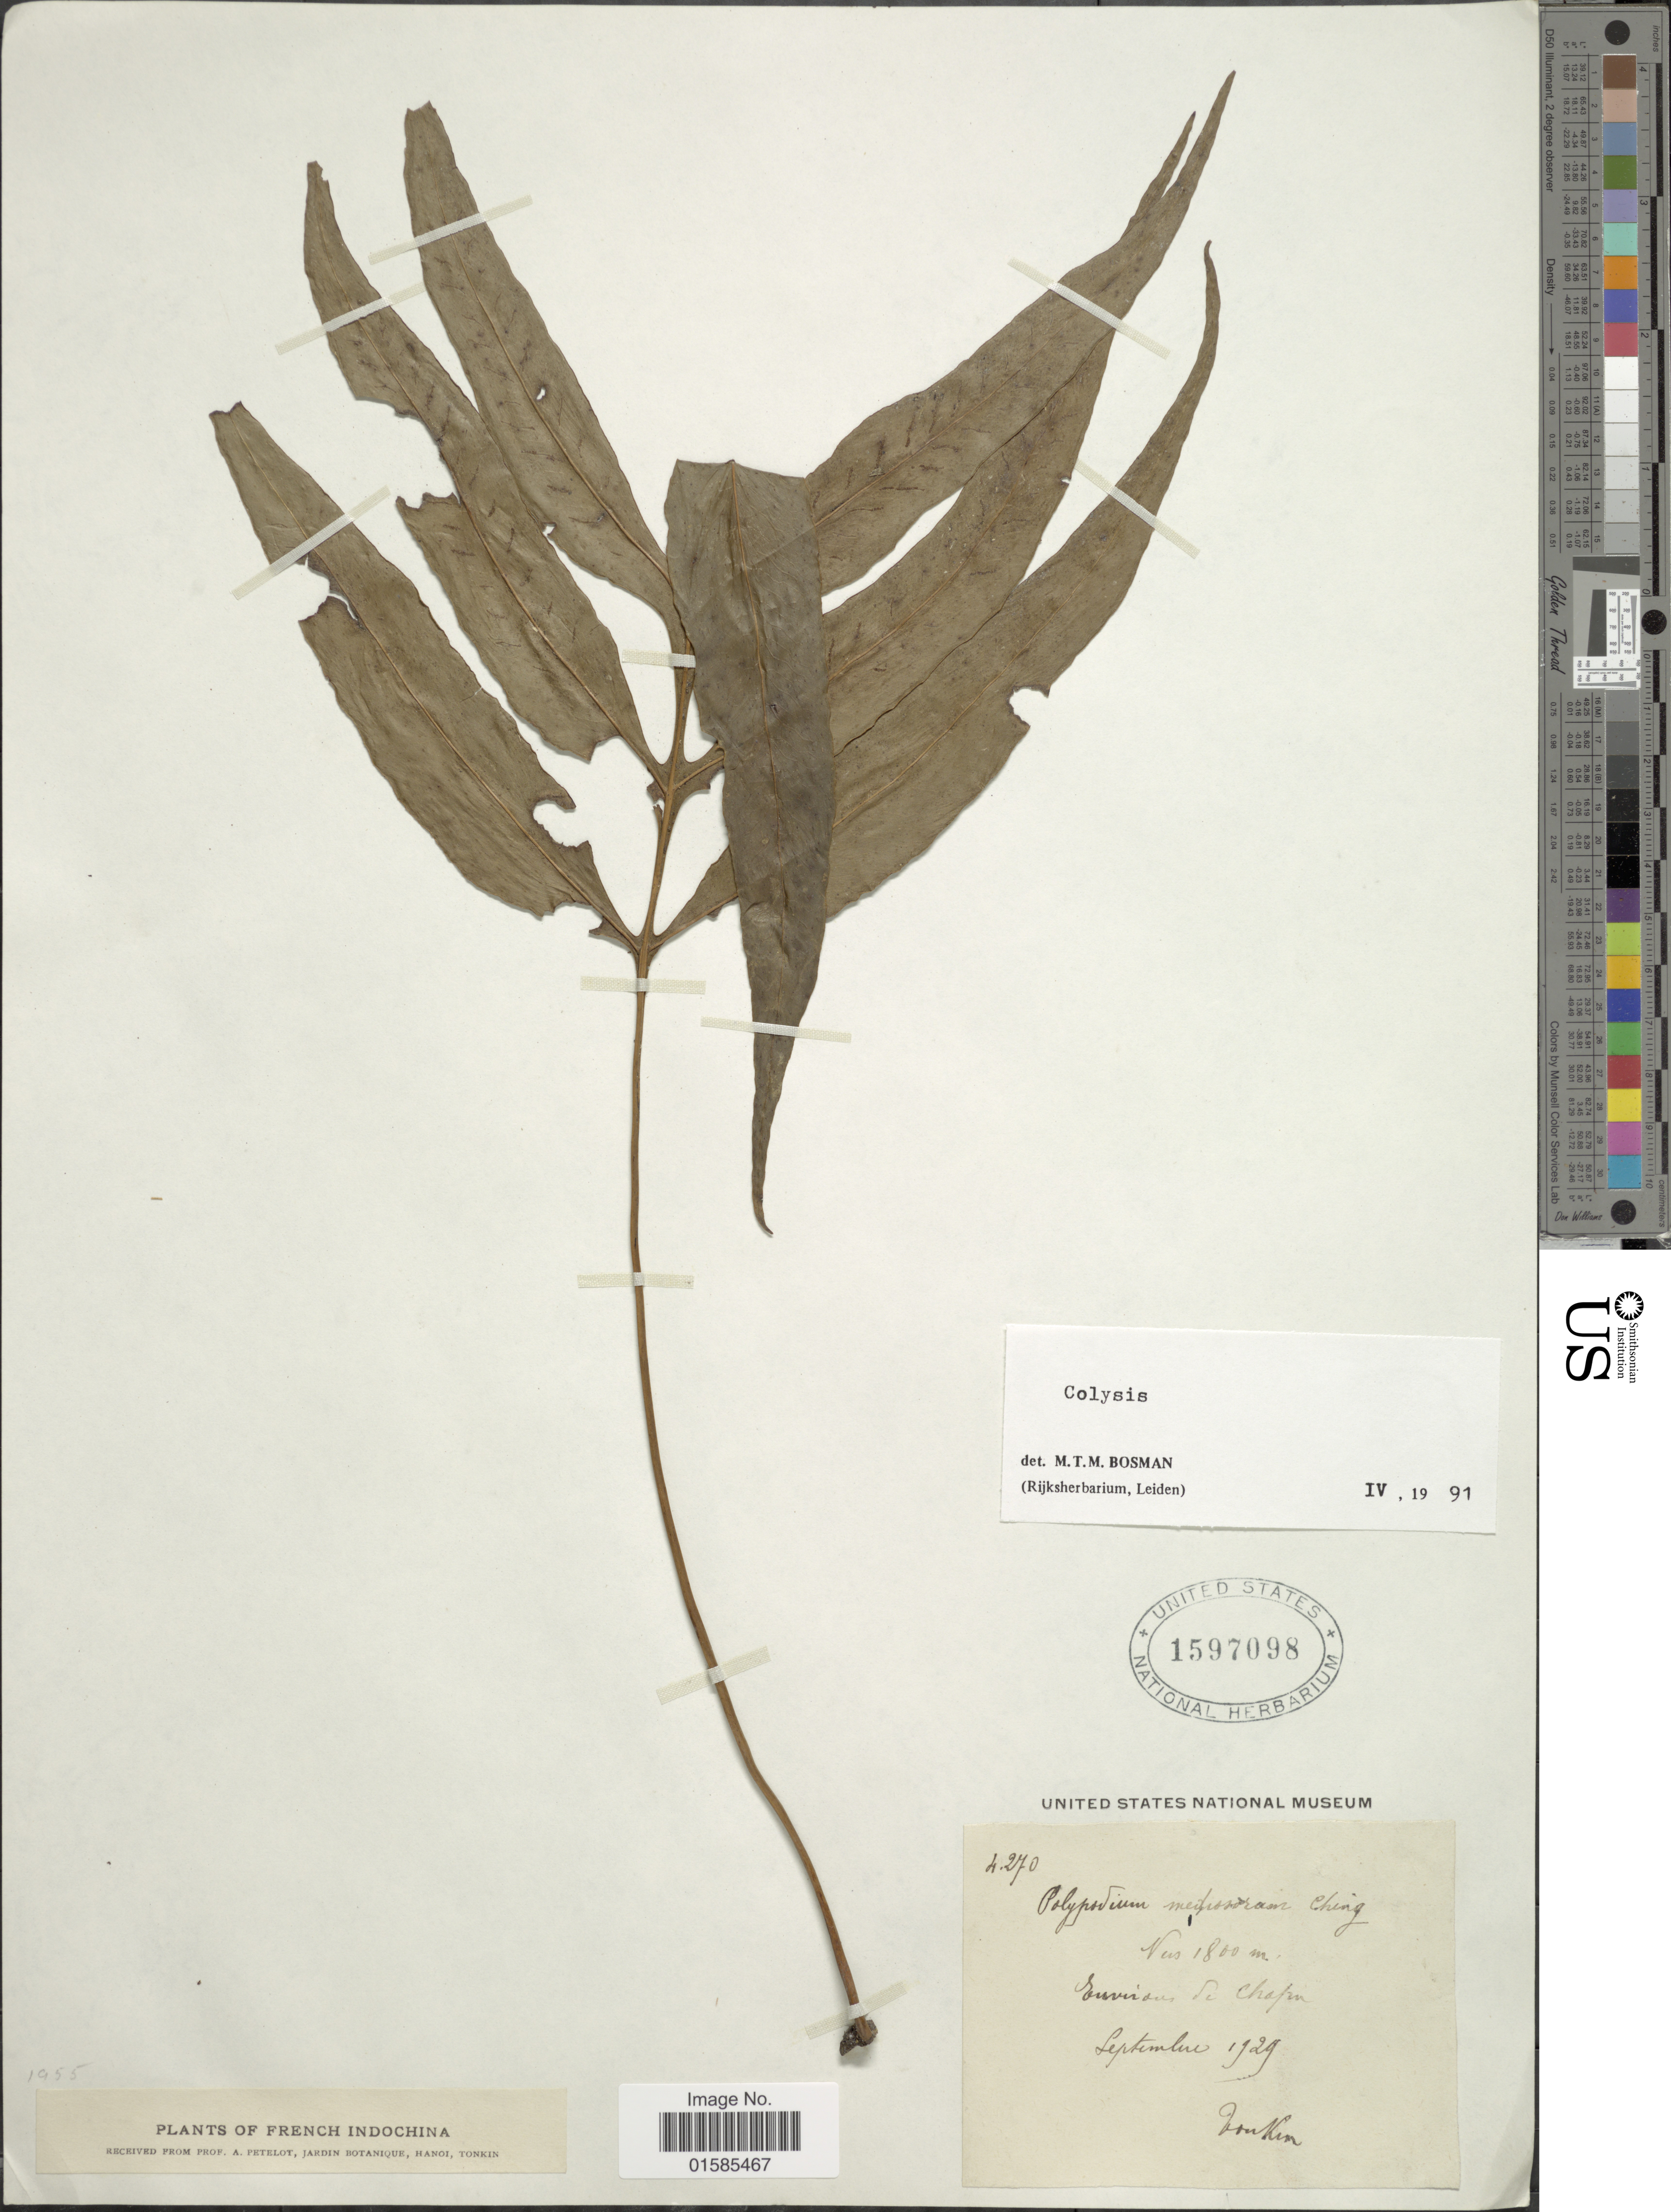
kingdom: Plantae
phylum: Tracheophyta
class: Polypodiopsida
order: Polypodiales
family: Polypodiaceae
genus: Leptochilus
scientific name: Leptochilus pentaphylla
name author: (Baker)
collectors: A. Petelot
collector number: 4270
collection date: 1929-09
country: Vietnam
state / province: Ha Noi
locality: Tonkin. Juvrians de Chafron [interpreted]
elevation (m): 1800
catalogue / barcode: US 1597098